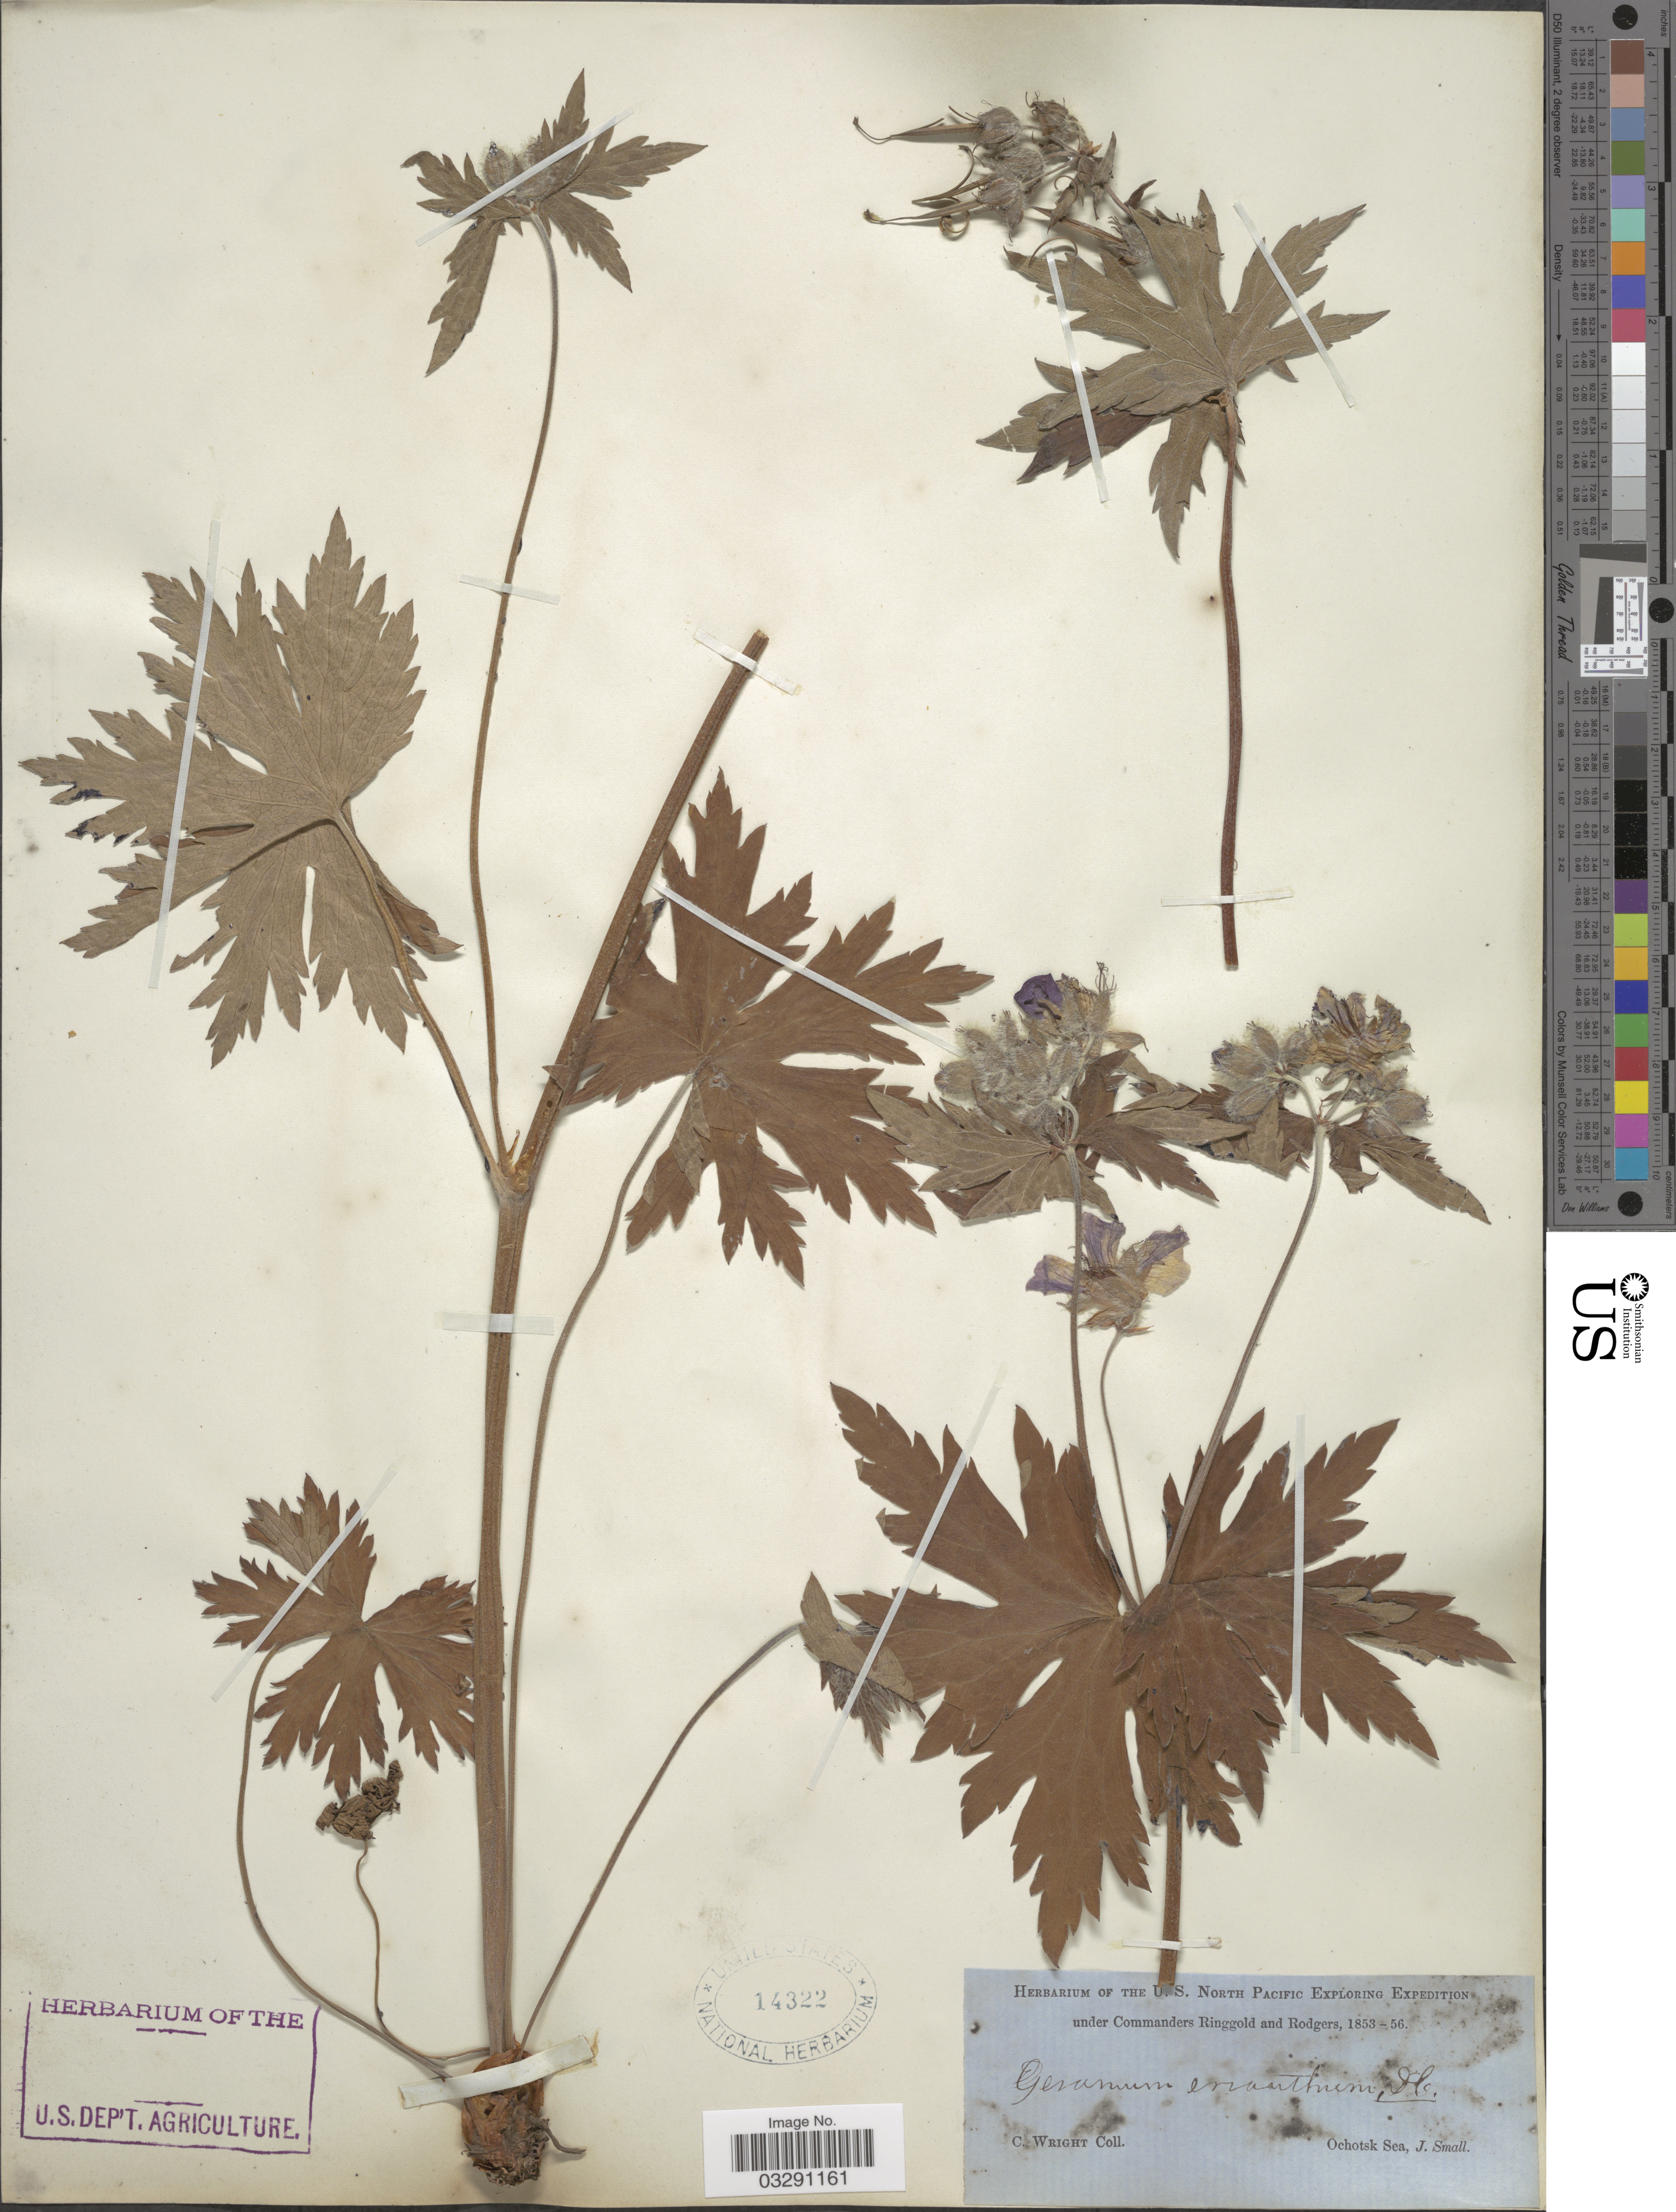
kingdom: Plantae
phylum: Tracheophyta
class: Magnoliopsida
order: Geraniales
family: Geraniaceae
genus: Geranium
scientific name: Geranium erianthum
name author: DC.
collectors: C. Wright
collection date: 1853/1856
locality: Ochotsk Sea.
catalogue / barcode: US 14322